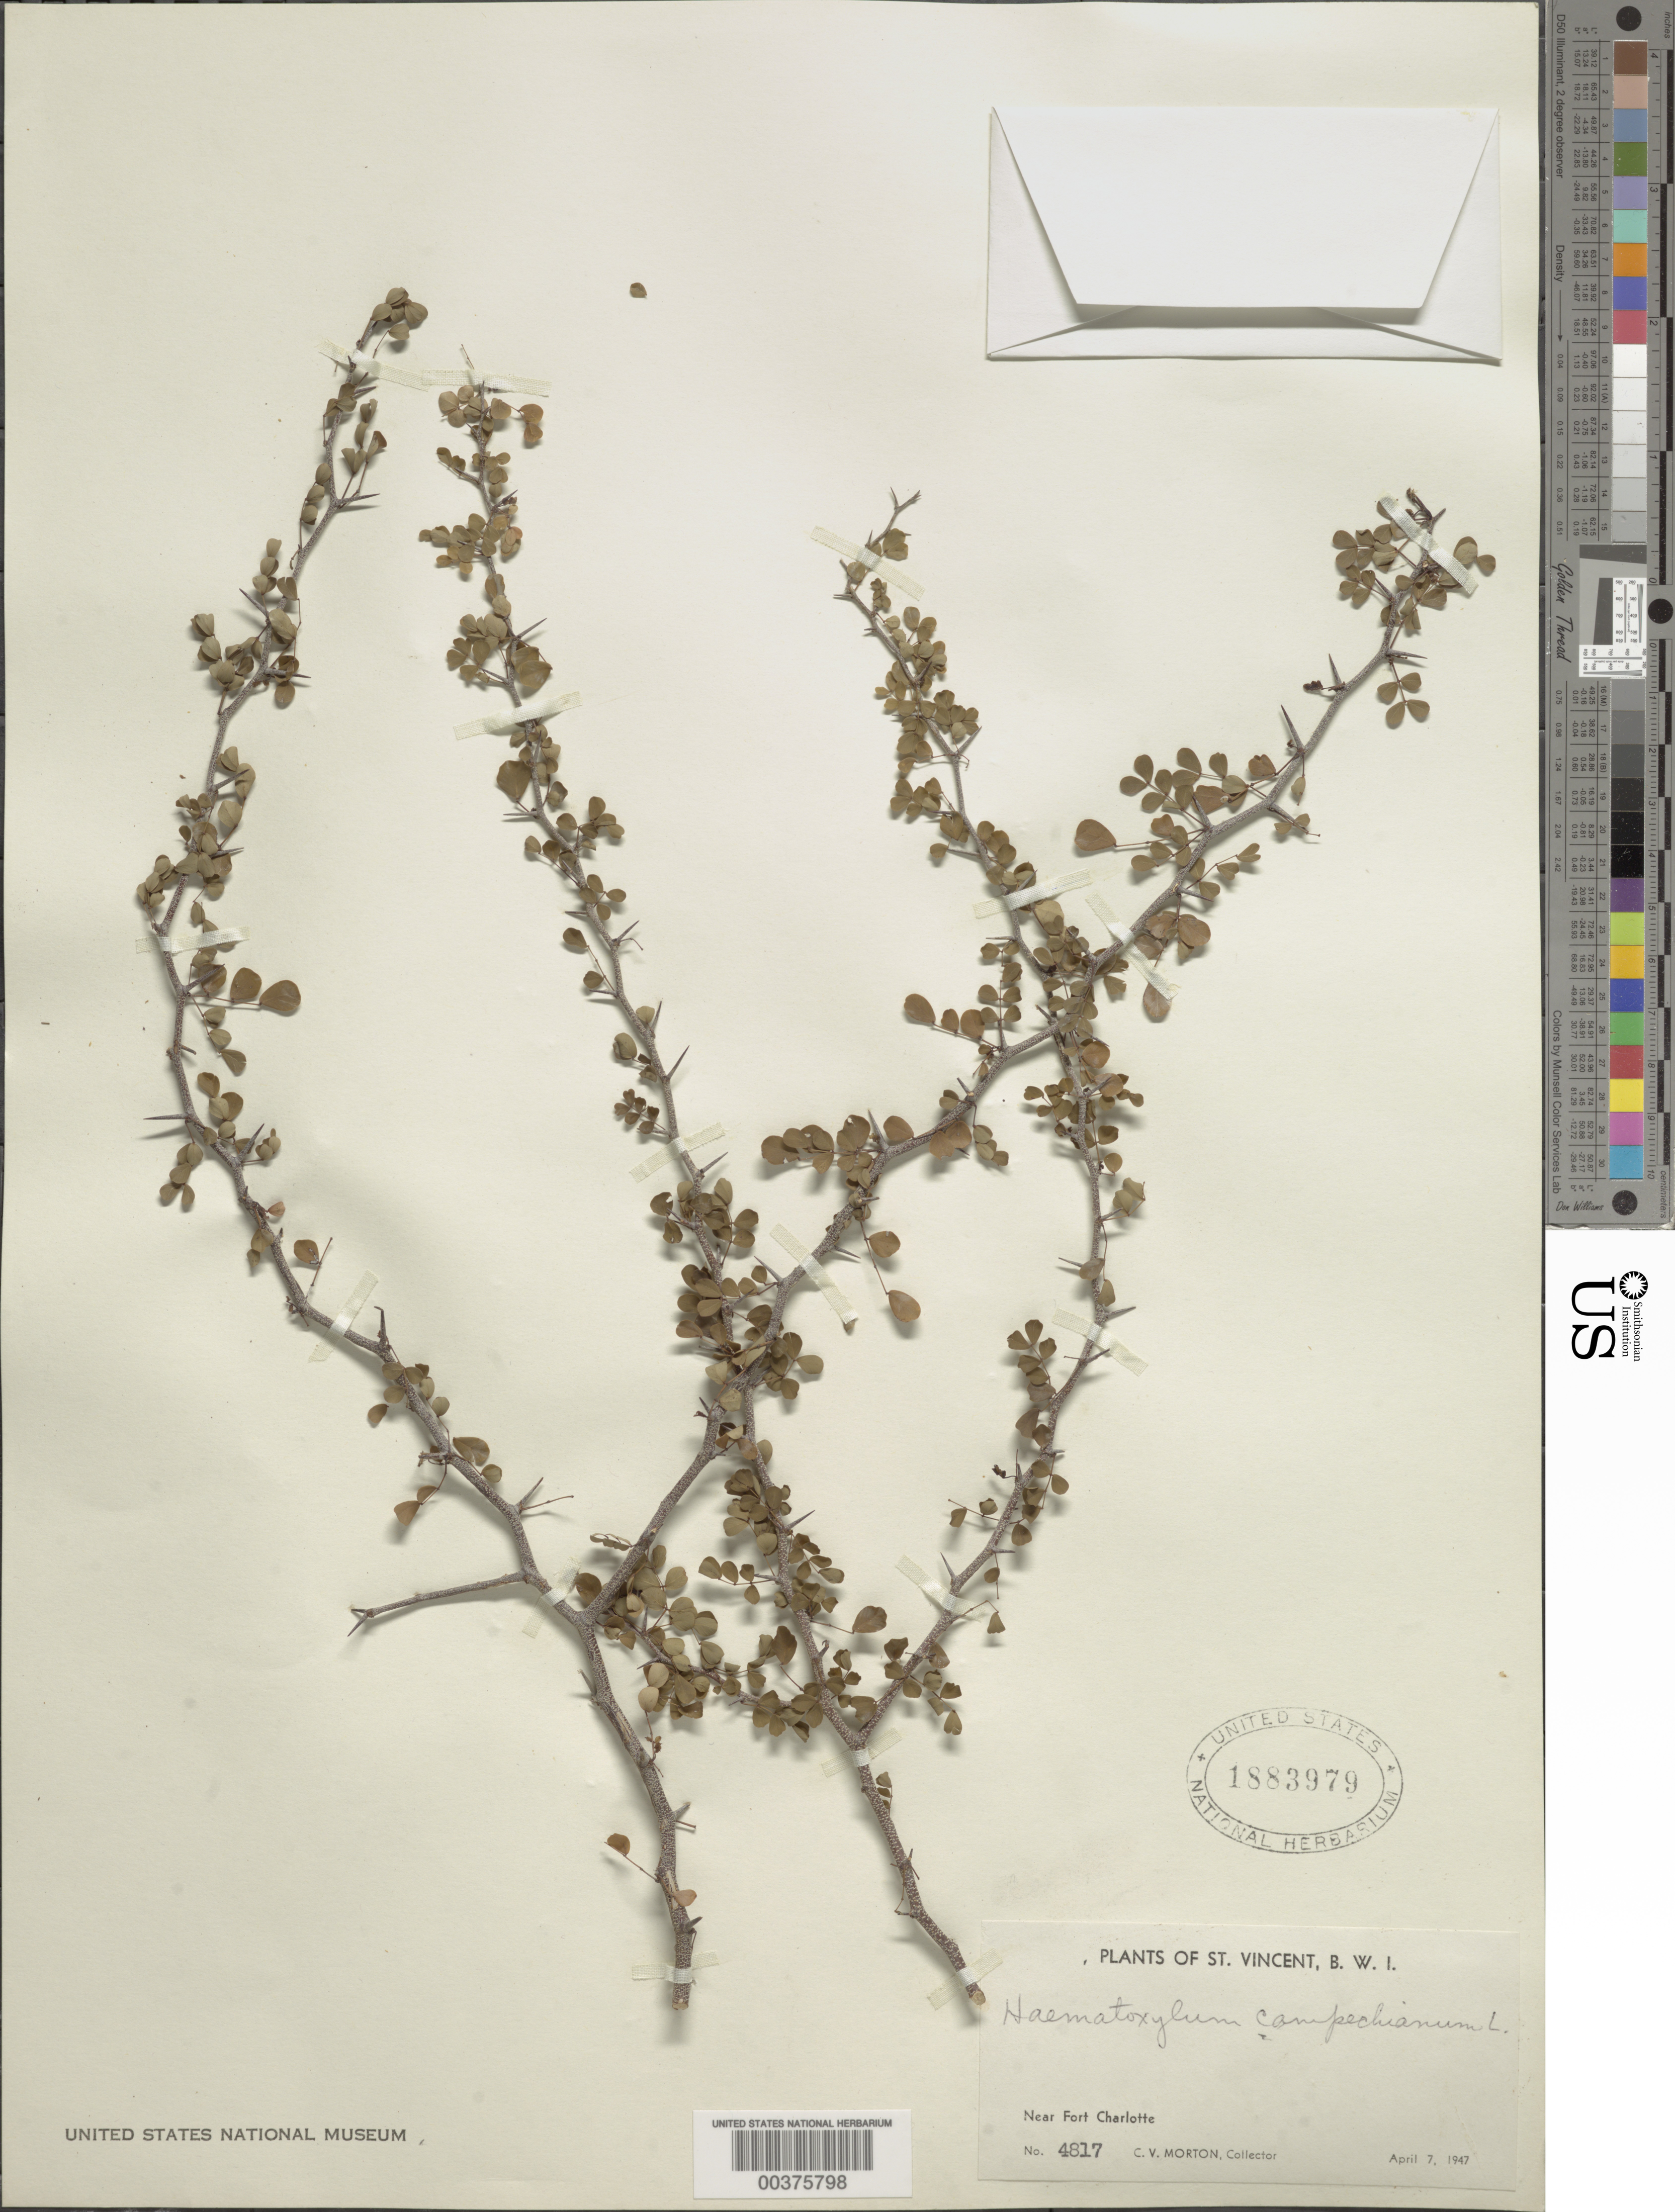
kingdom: Plantae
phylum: Tracheophyta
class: Magnoliopsida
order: Fabales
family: Fabaceae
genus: Haematoxylum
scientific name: Haematoxylum campechianum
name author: L.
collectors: C. V. Morton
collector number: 4817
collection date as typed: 07 Apr 1947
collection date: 1947-04-07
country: St. Vincent - Grenadines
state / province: Saint Andrew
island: St. Vincent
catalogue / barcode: US 1883979